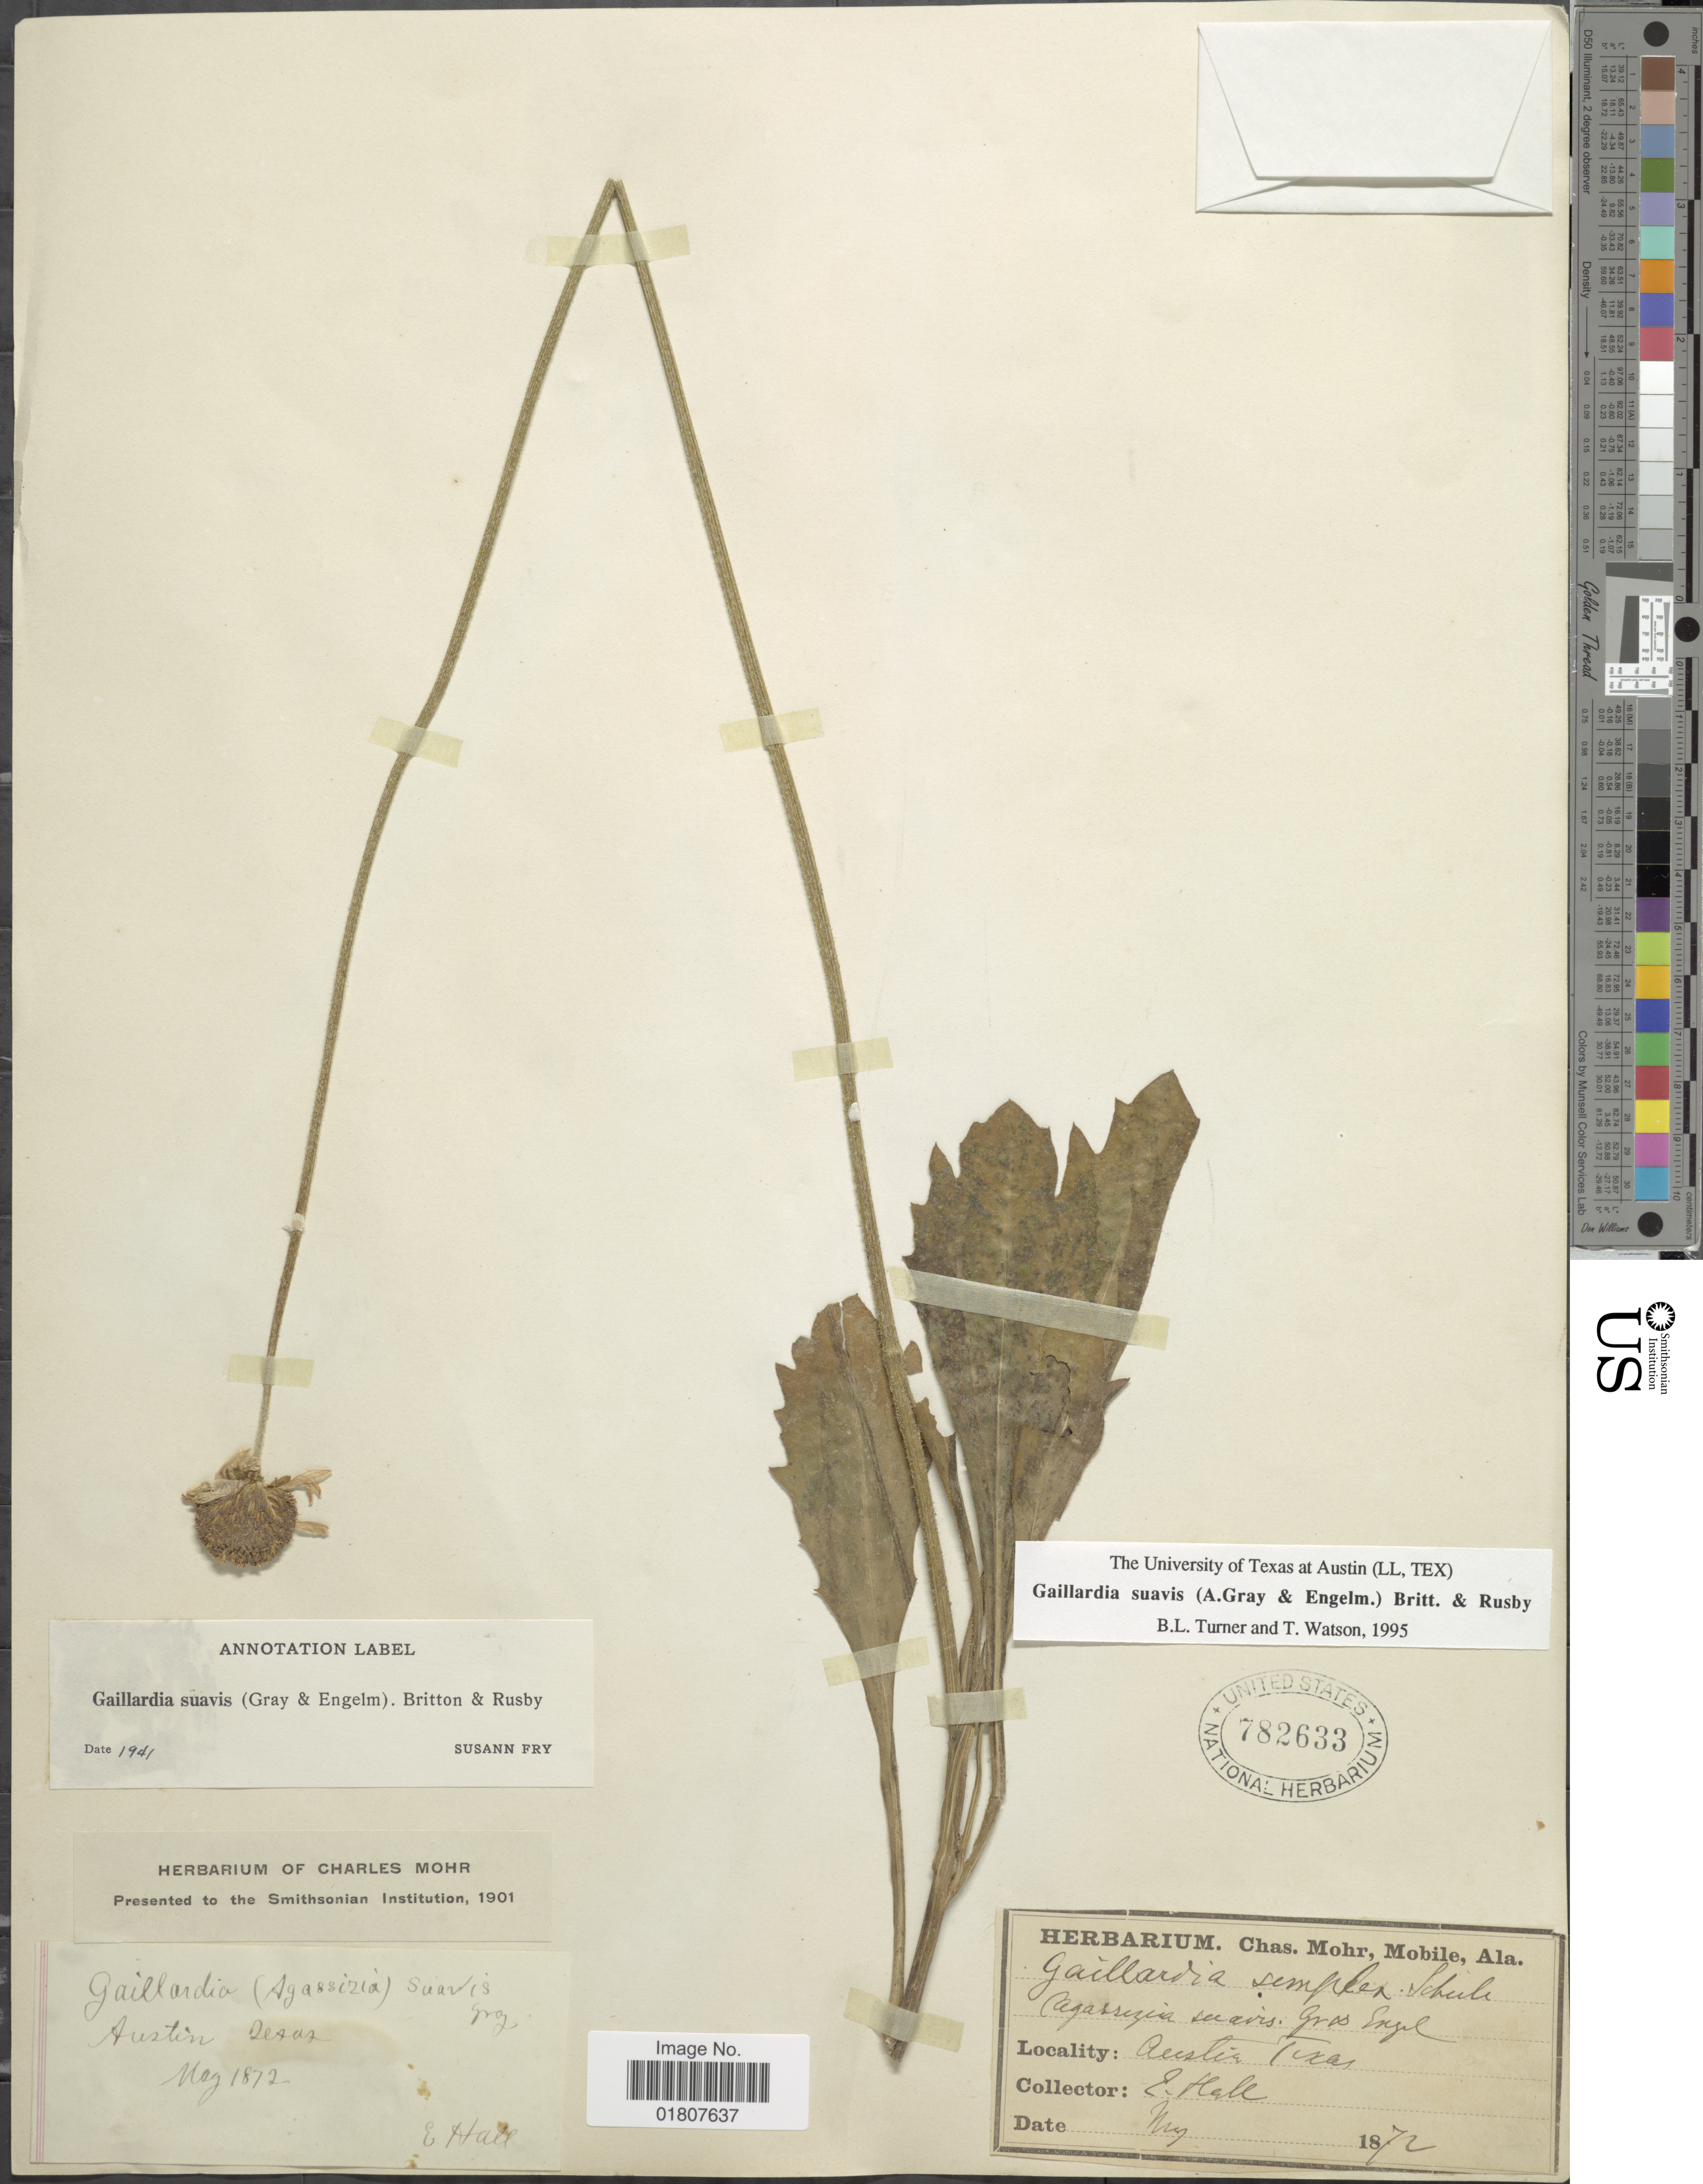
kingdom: Plantae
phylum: Tracheophyta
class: Magnoliopsida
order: Asterales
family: Asteraceae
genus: Gaillardia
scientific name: Gaillardia suavis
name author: (A. Gray & Engelm.) Britton & Rusby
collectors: E. Hall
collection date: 1872-05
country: United States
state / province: Texas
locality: Austin, Texas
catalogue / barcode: US 782633